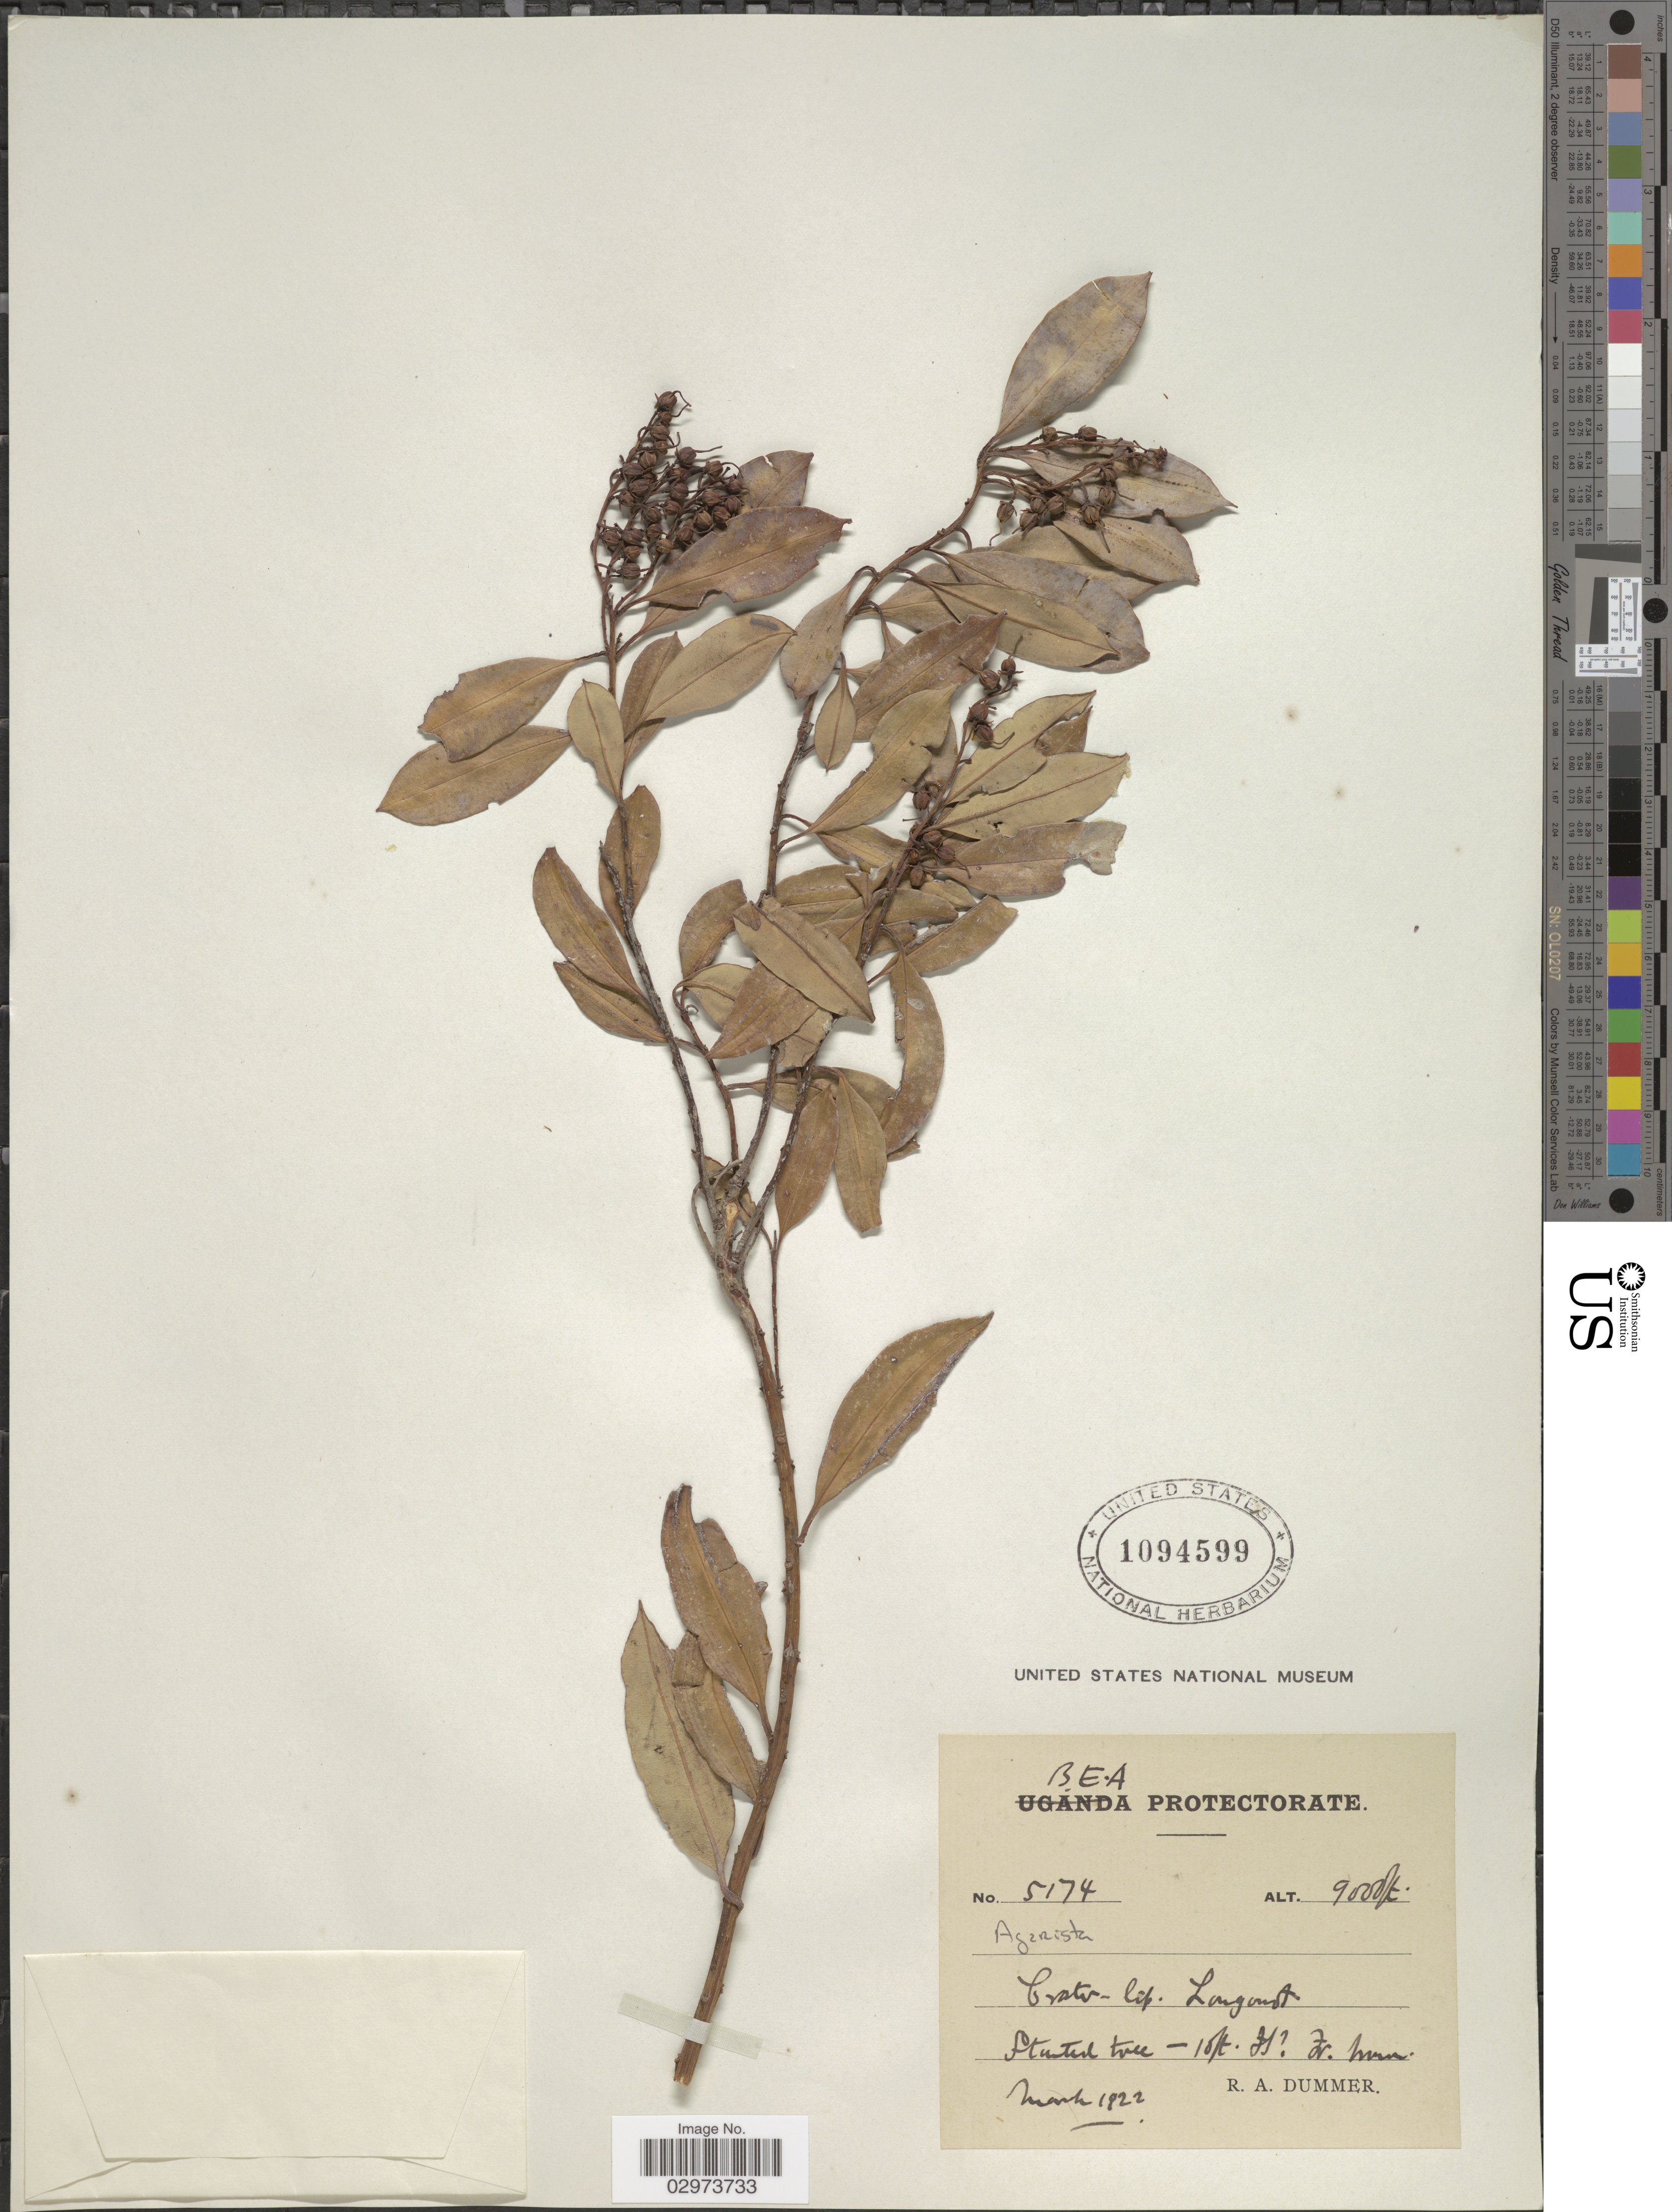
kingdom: Plantae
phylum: Tracheophyta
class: Magnoliopsida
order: Ericales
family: Ericaceae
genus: Agarista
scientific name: Agarista salicifolia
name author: (Lam.) G. Don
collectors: R. Dümmer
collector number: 5174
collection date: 1922-03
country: Kenya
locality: B. E. A. Protectorate. Crater - lip. Longonot.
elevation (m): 2743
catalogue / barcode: US 1094599